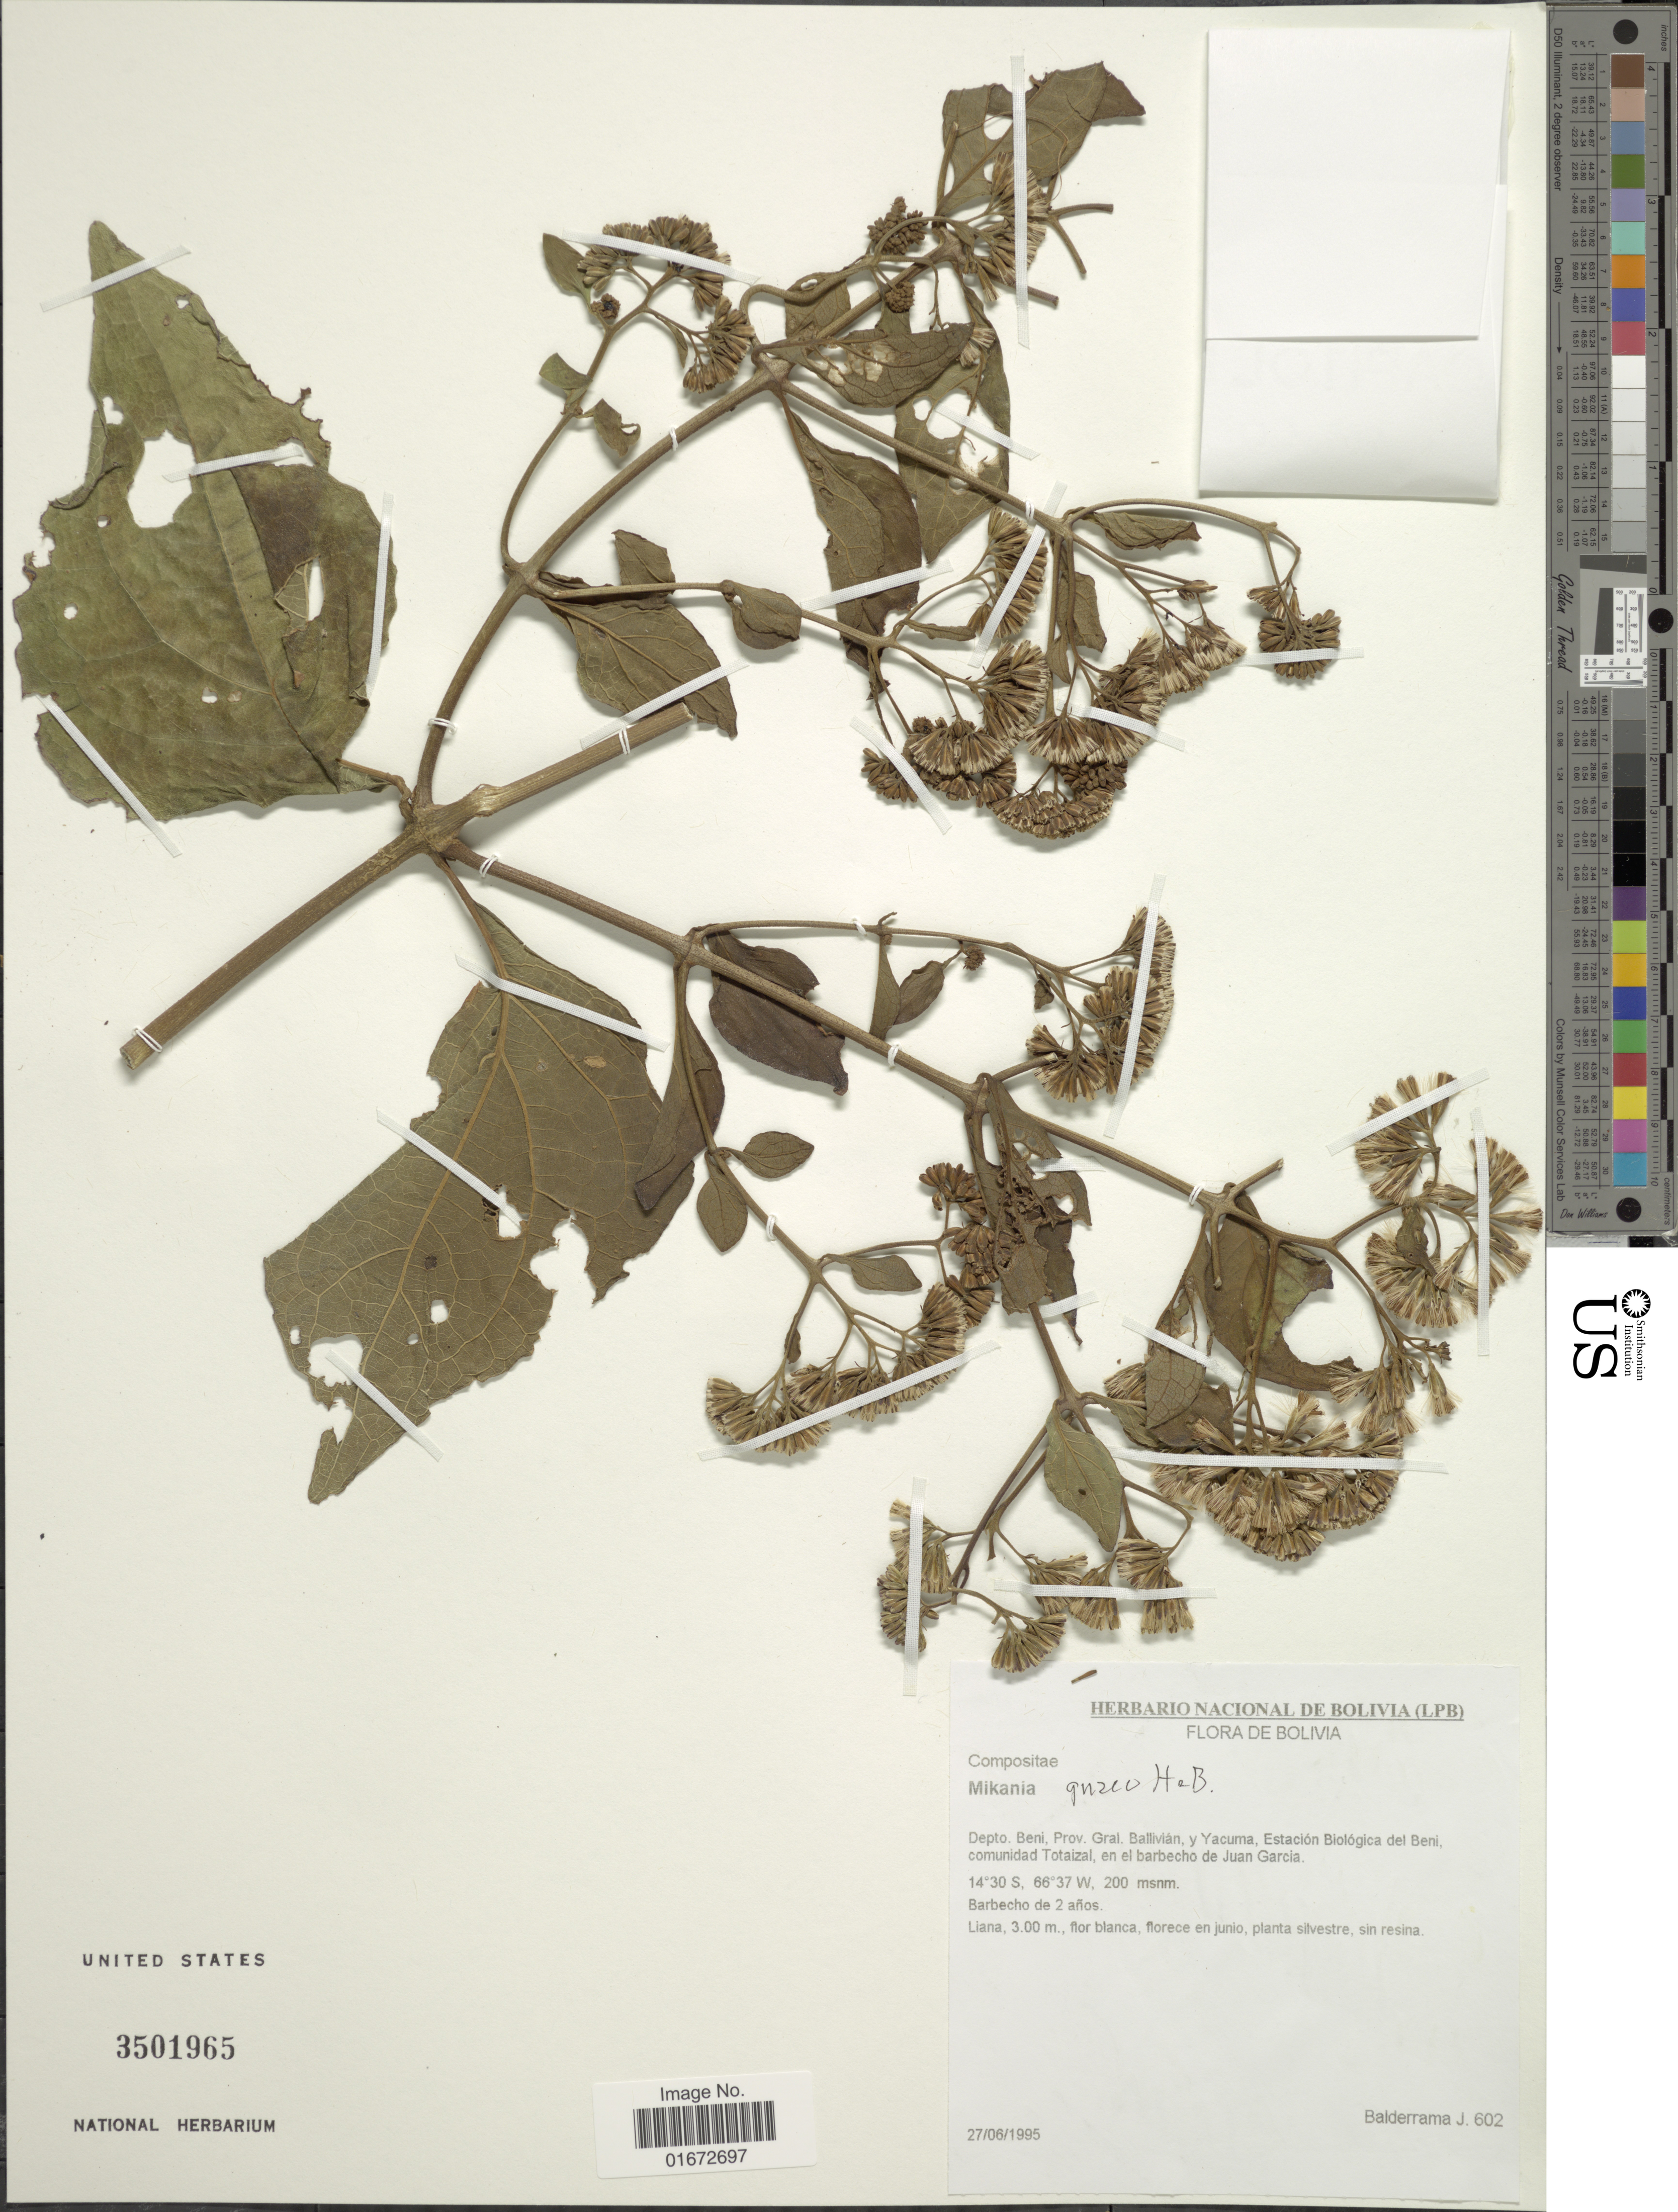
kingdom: Plantae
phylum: Tracheophyta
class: Magnoliopsida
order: Asterales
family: Asteraceae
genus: Mikania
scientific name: Mikania guaco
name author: Humb. & Bonpl.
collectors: J. Balderrama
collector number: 602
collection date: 1995-06-27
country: Bolivia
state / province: Beni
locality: Depto. Beni, Prov. Gral. Ballivián, y Yacuma, Estación Biológica del Beni, comunidad Totaizal, en el barbecho de Juan Garcia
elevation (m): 200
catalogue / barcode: US 3501965